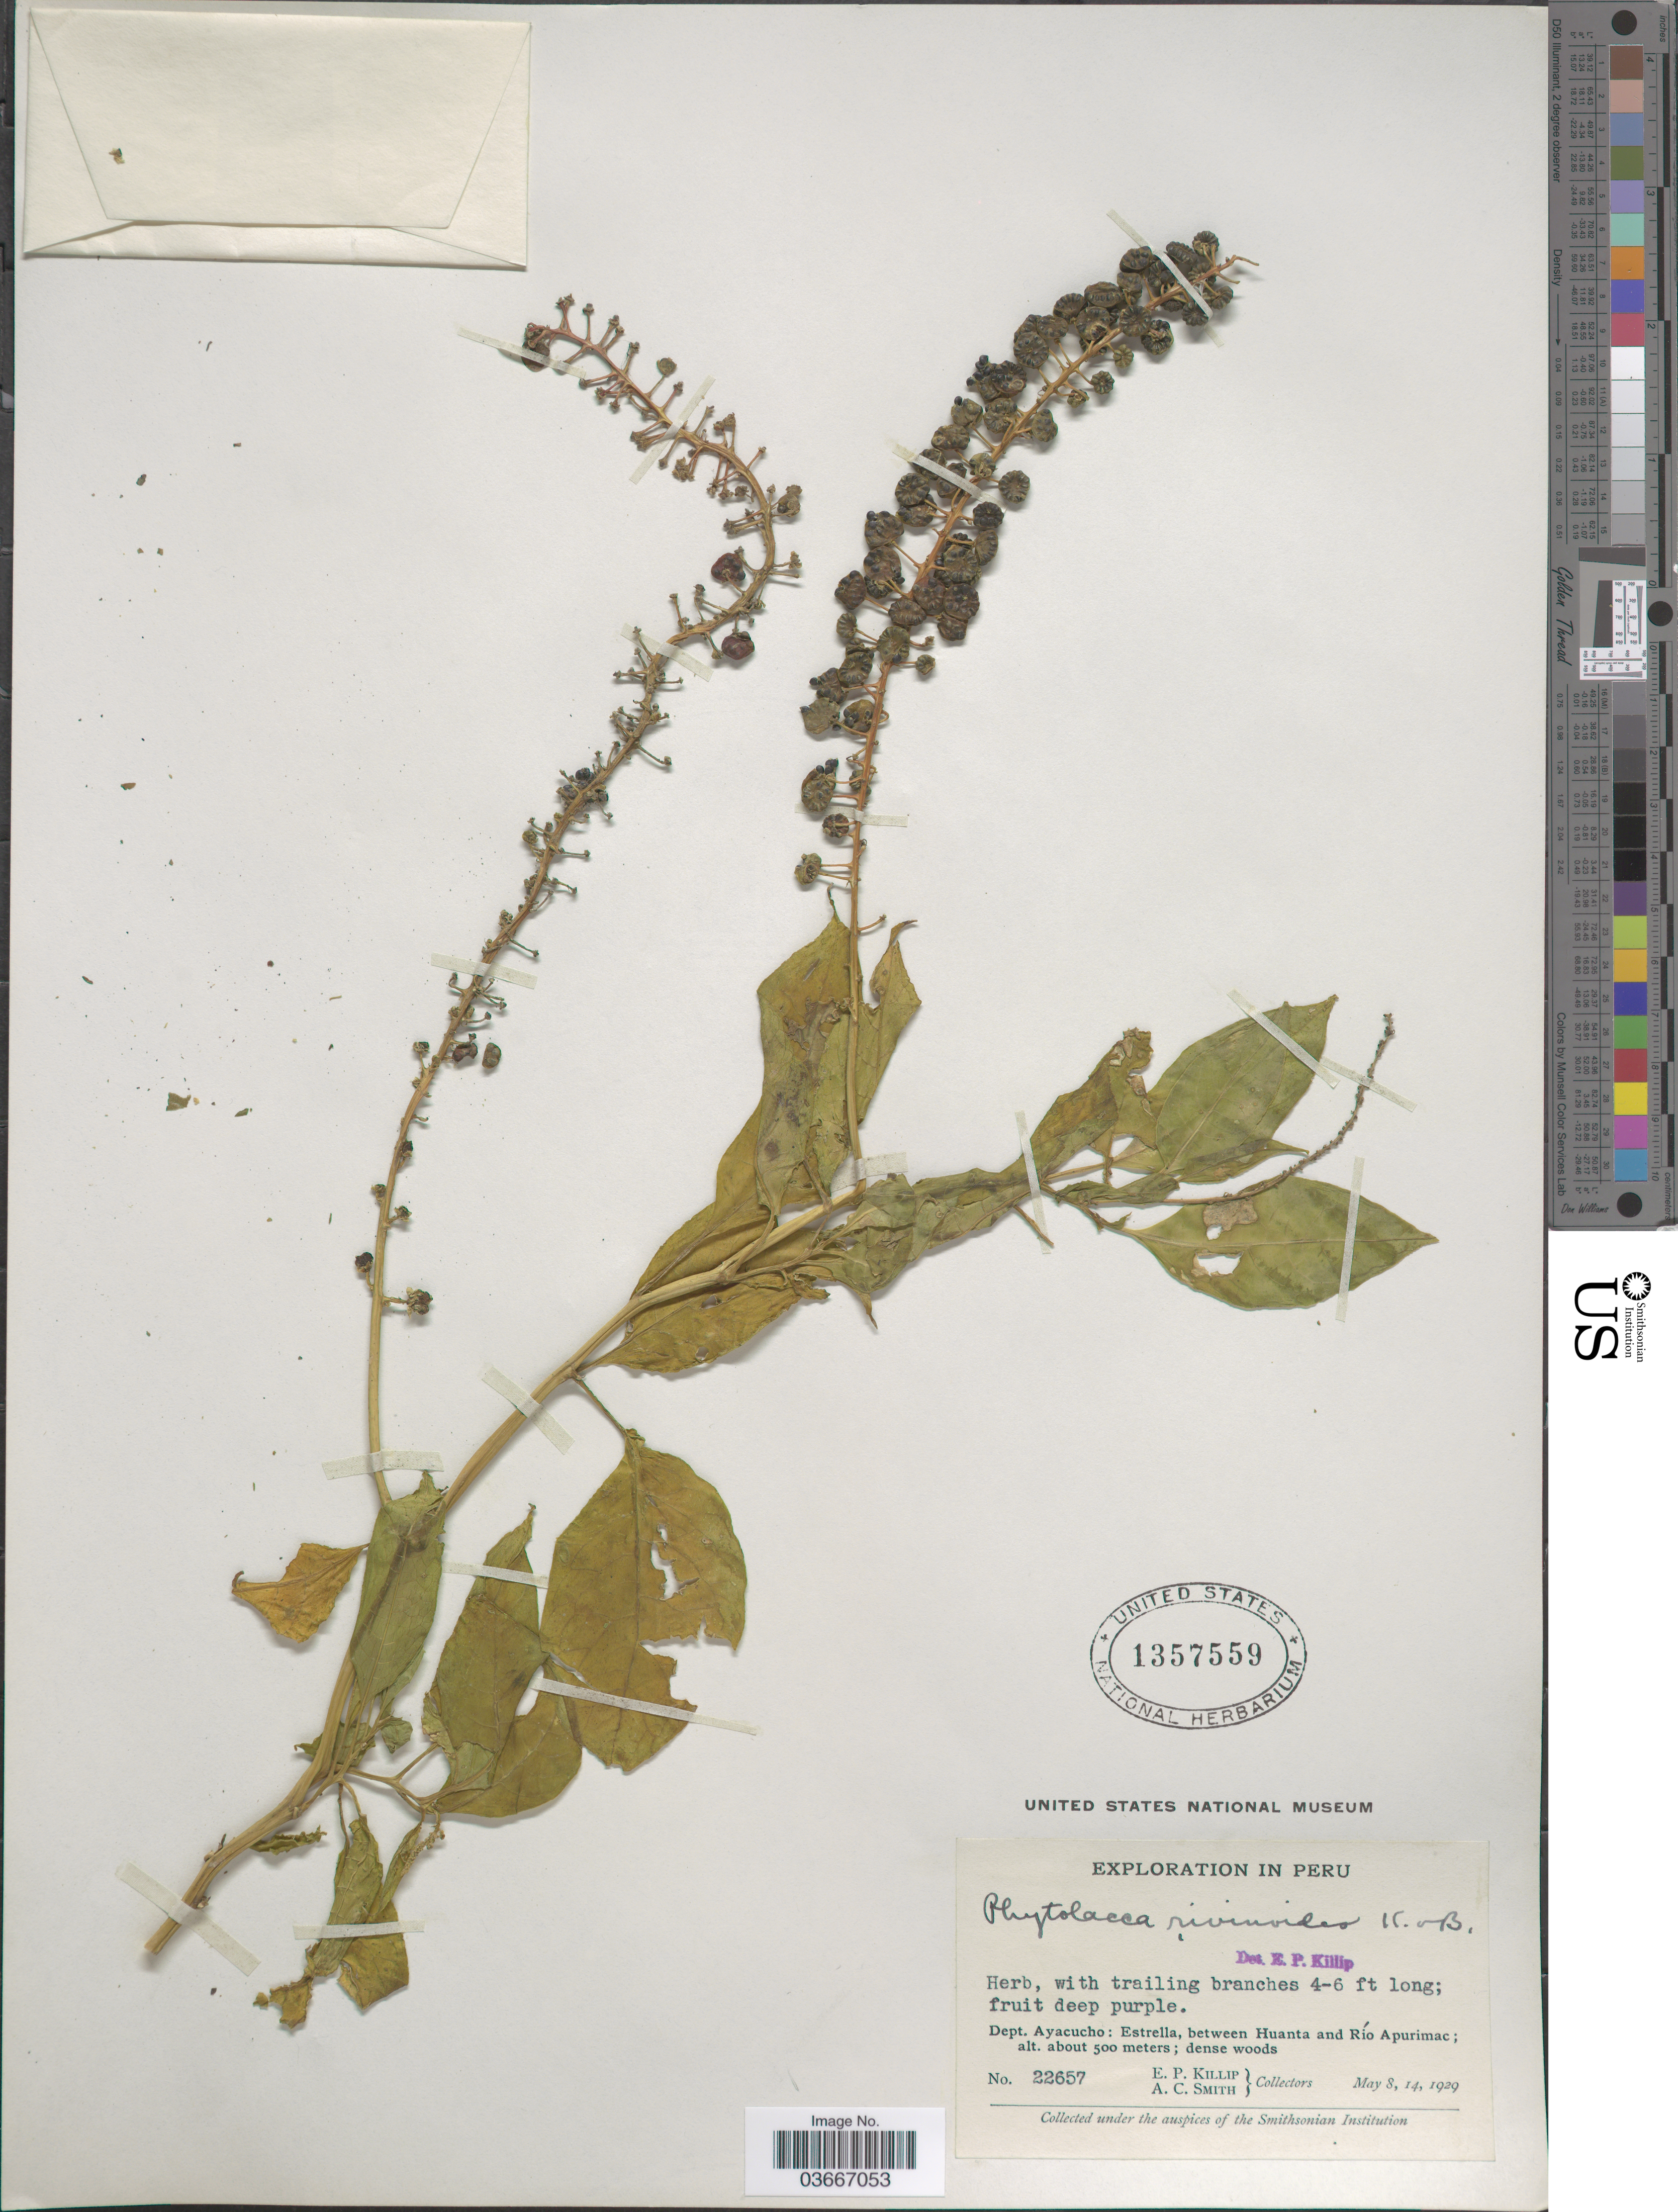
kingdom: Plantae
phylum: Tracheophyta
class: Magnoliopsida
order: Caryophyllales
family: Phytolaccaceae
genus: Phytolacca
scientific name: Phytolacca rivinoides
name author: Kunth & C.D. Bouché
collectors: E. P. Killip & A. C. Smith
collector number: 22657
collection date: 1929-05-08/1929-05-14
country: Peru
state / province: Ayacucho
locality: Dept. Ayacucho: Estrella, between Huanta and Río Apurimac.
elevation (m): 500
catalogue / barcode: US 1357559